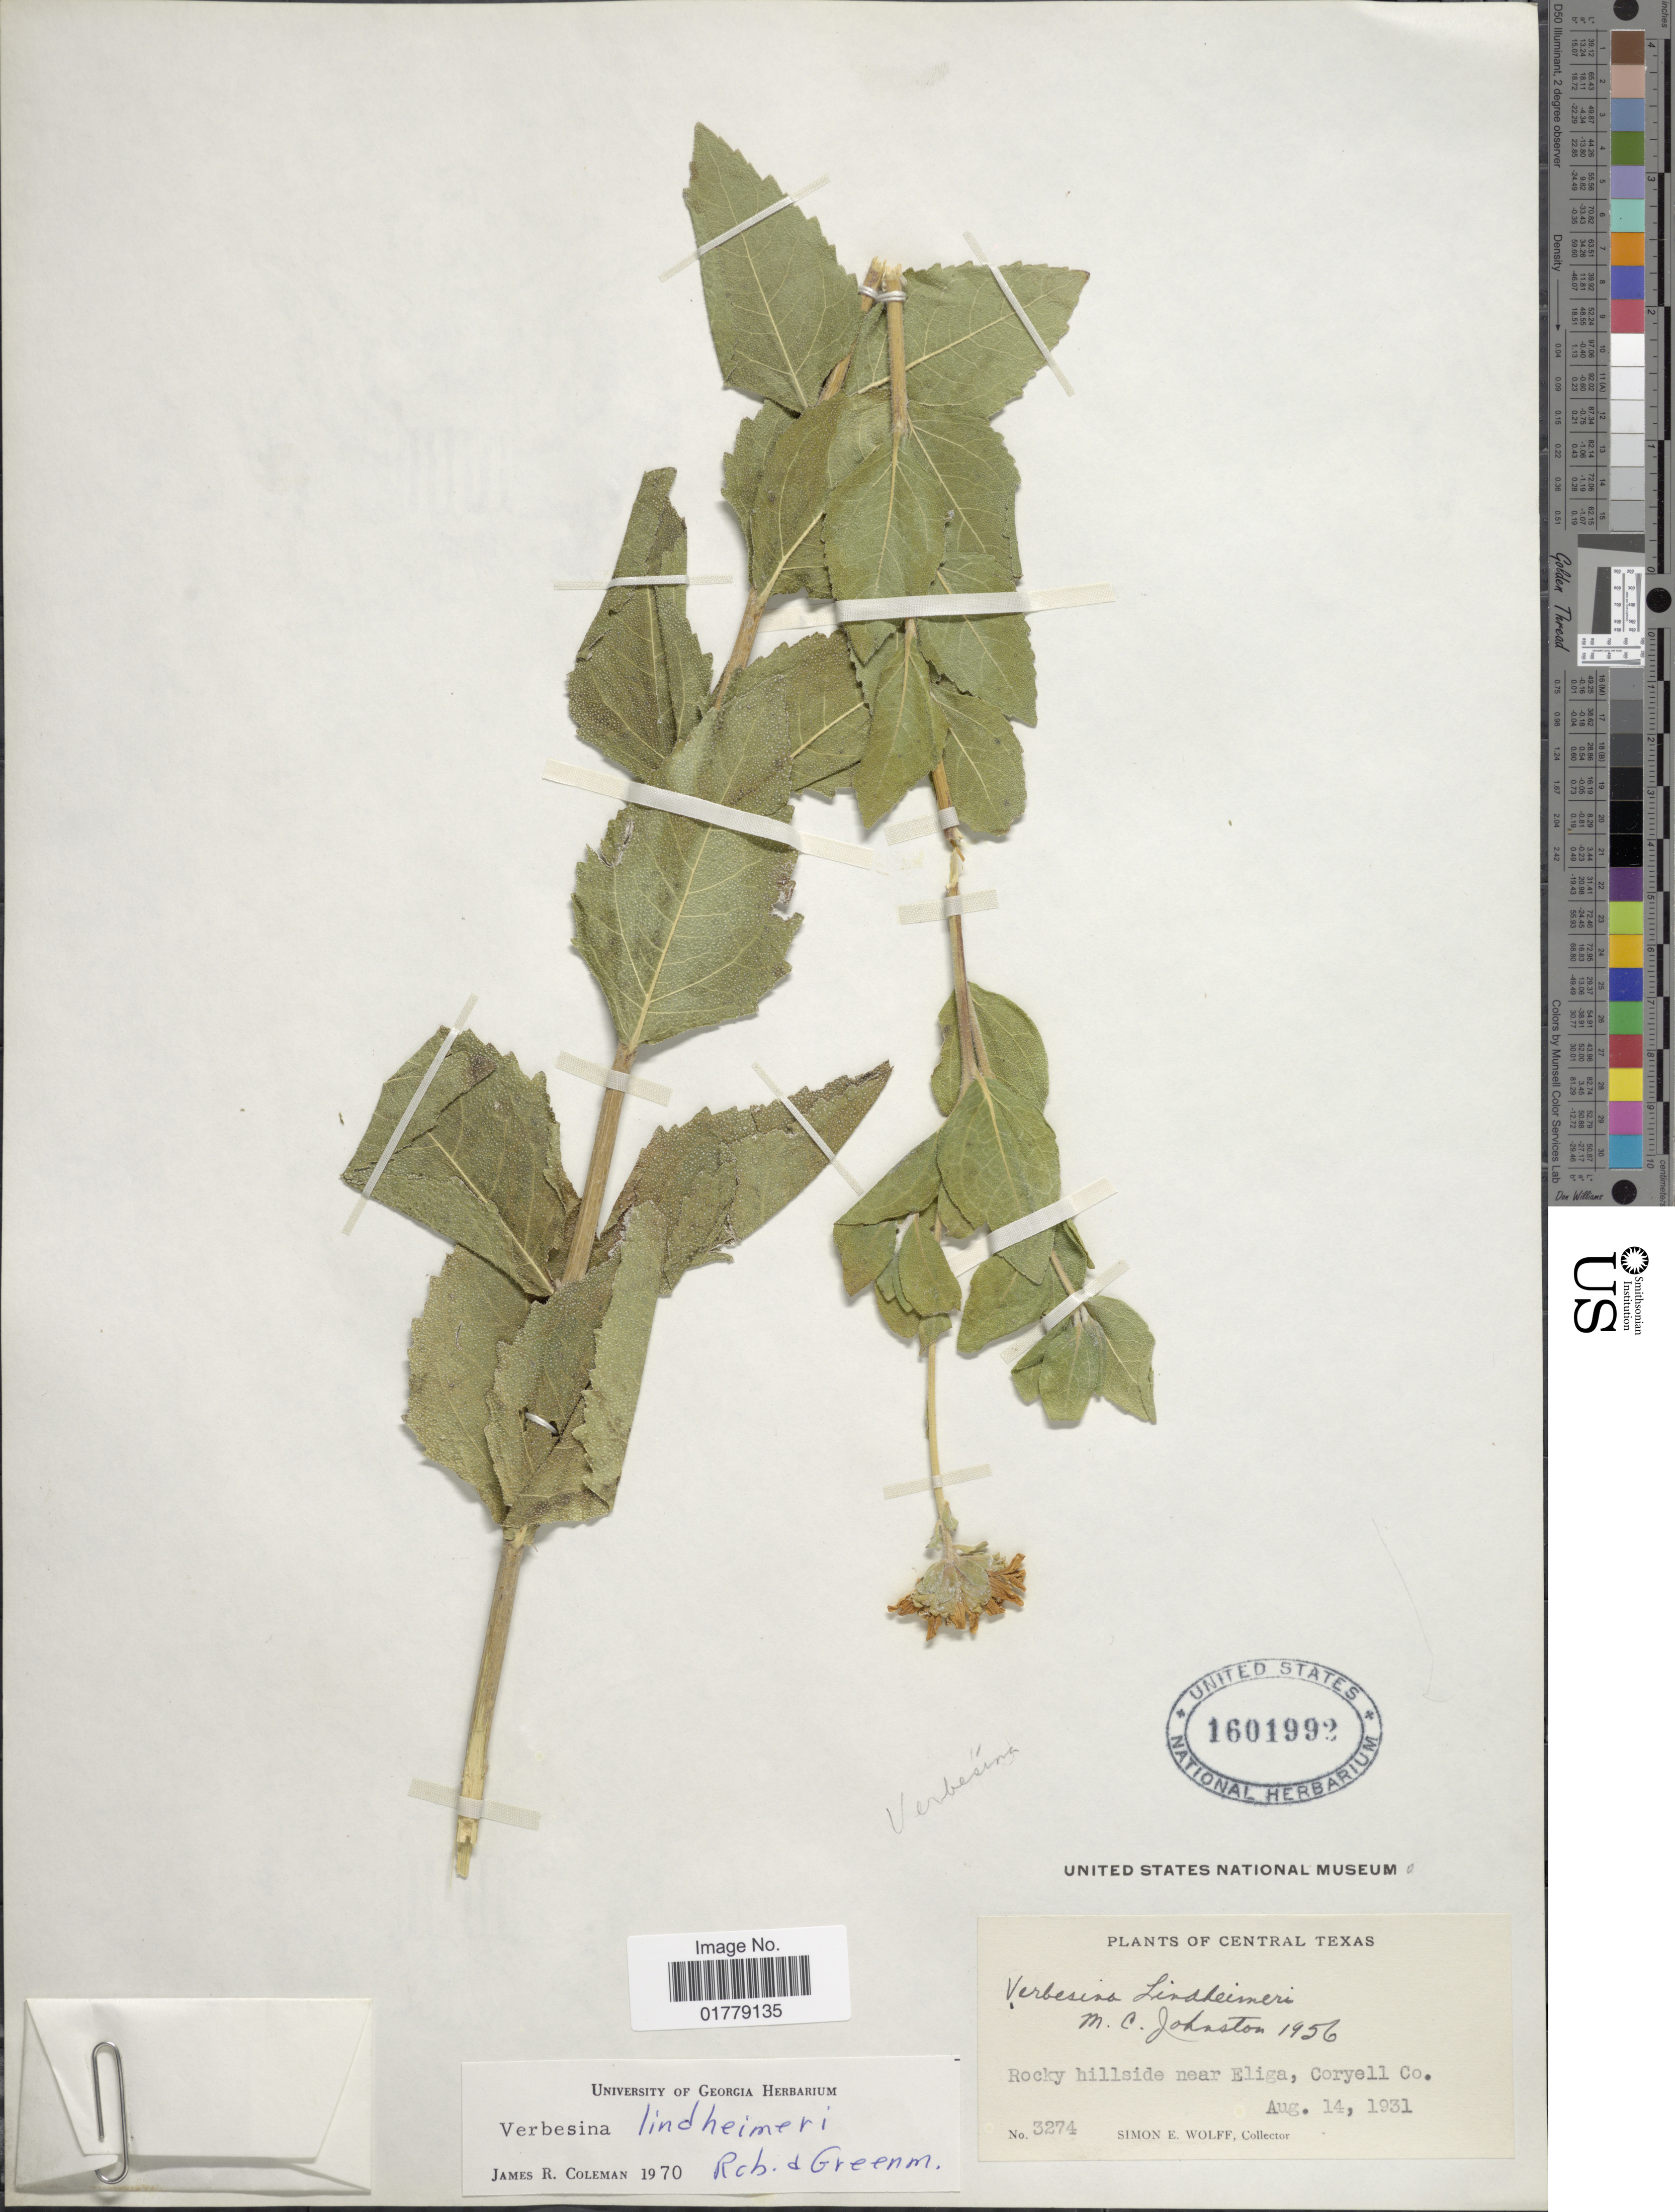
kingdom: Plantae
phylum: Tracheophyta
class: Magnoliopsida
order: Asterales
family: Asteraceae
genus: Verbesina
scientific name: Verbesina lindheimeri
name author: B.L. Rob. & Greenm.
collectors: S. E. Wolff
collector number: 3274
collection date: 1931-08-14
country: United States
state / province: Texas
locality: Central Texas. Rocky hillside near Elinga, Coryell Co.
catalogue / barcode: US 1601992